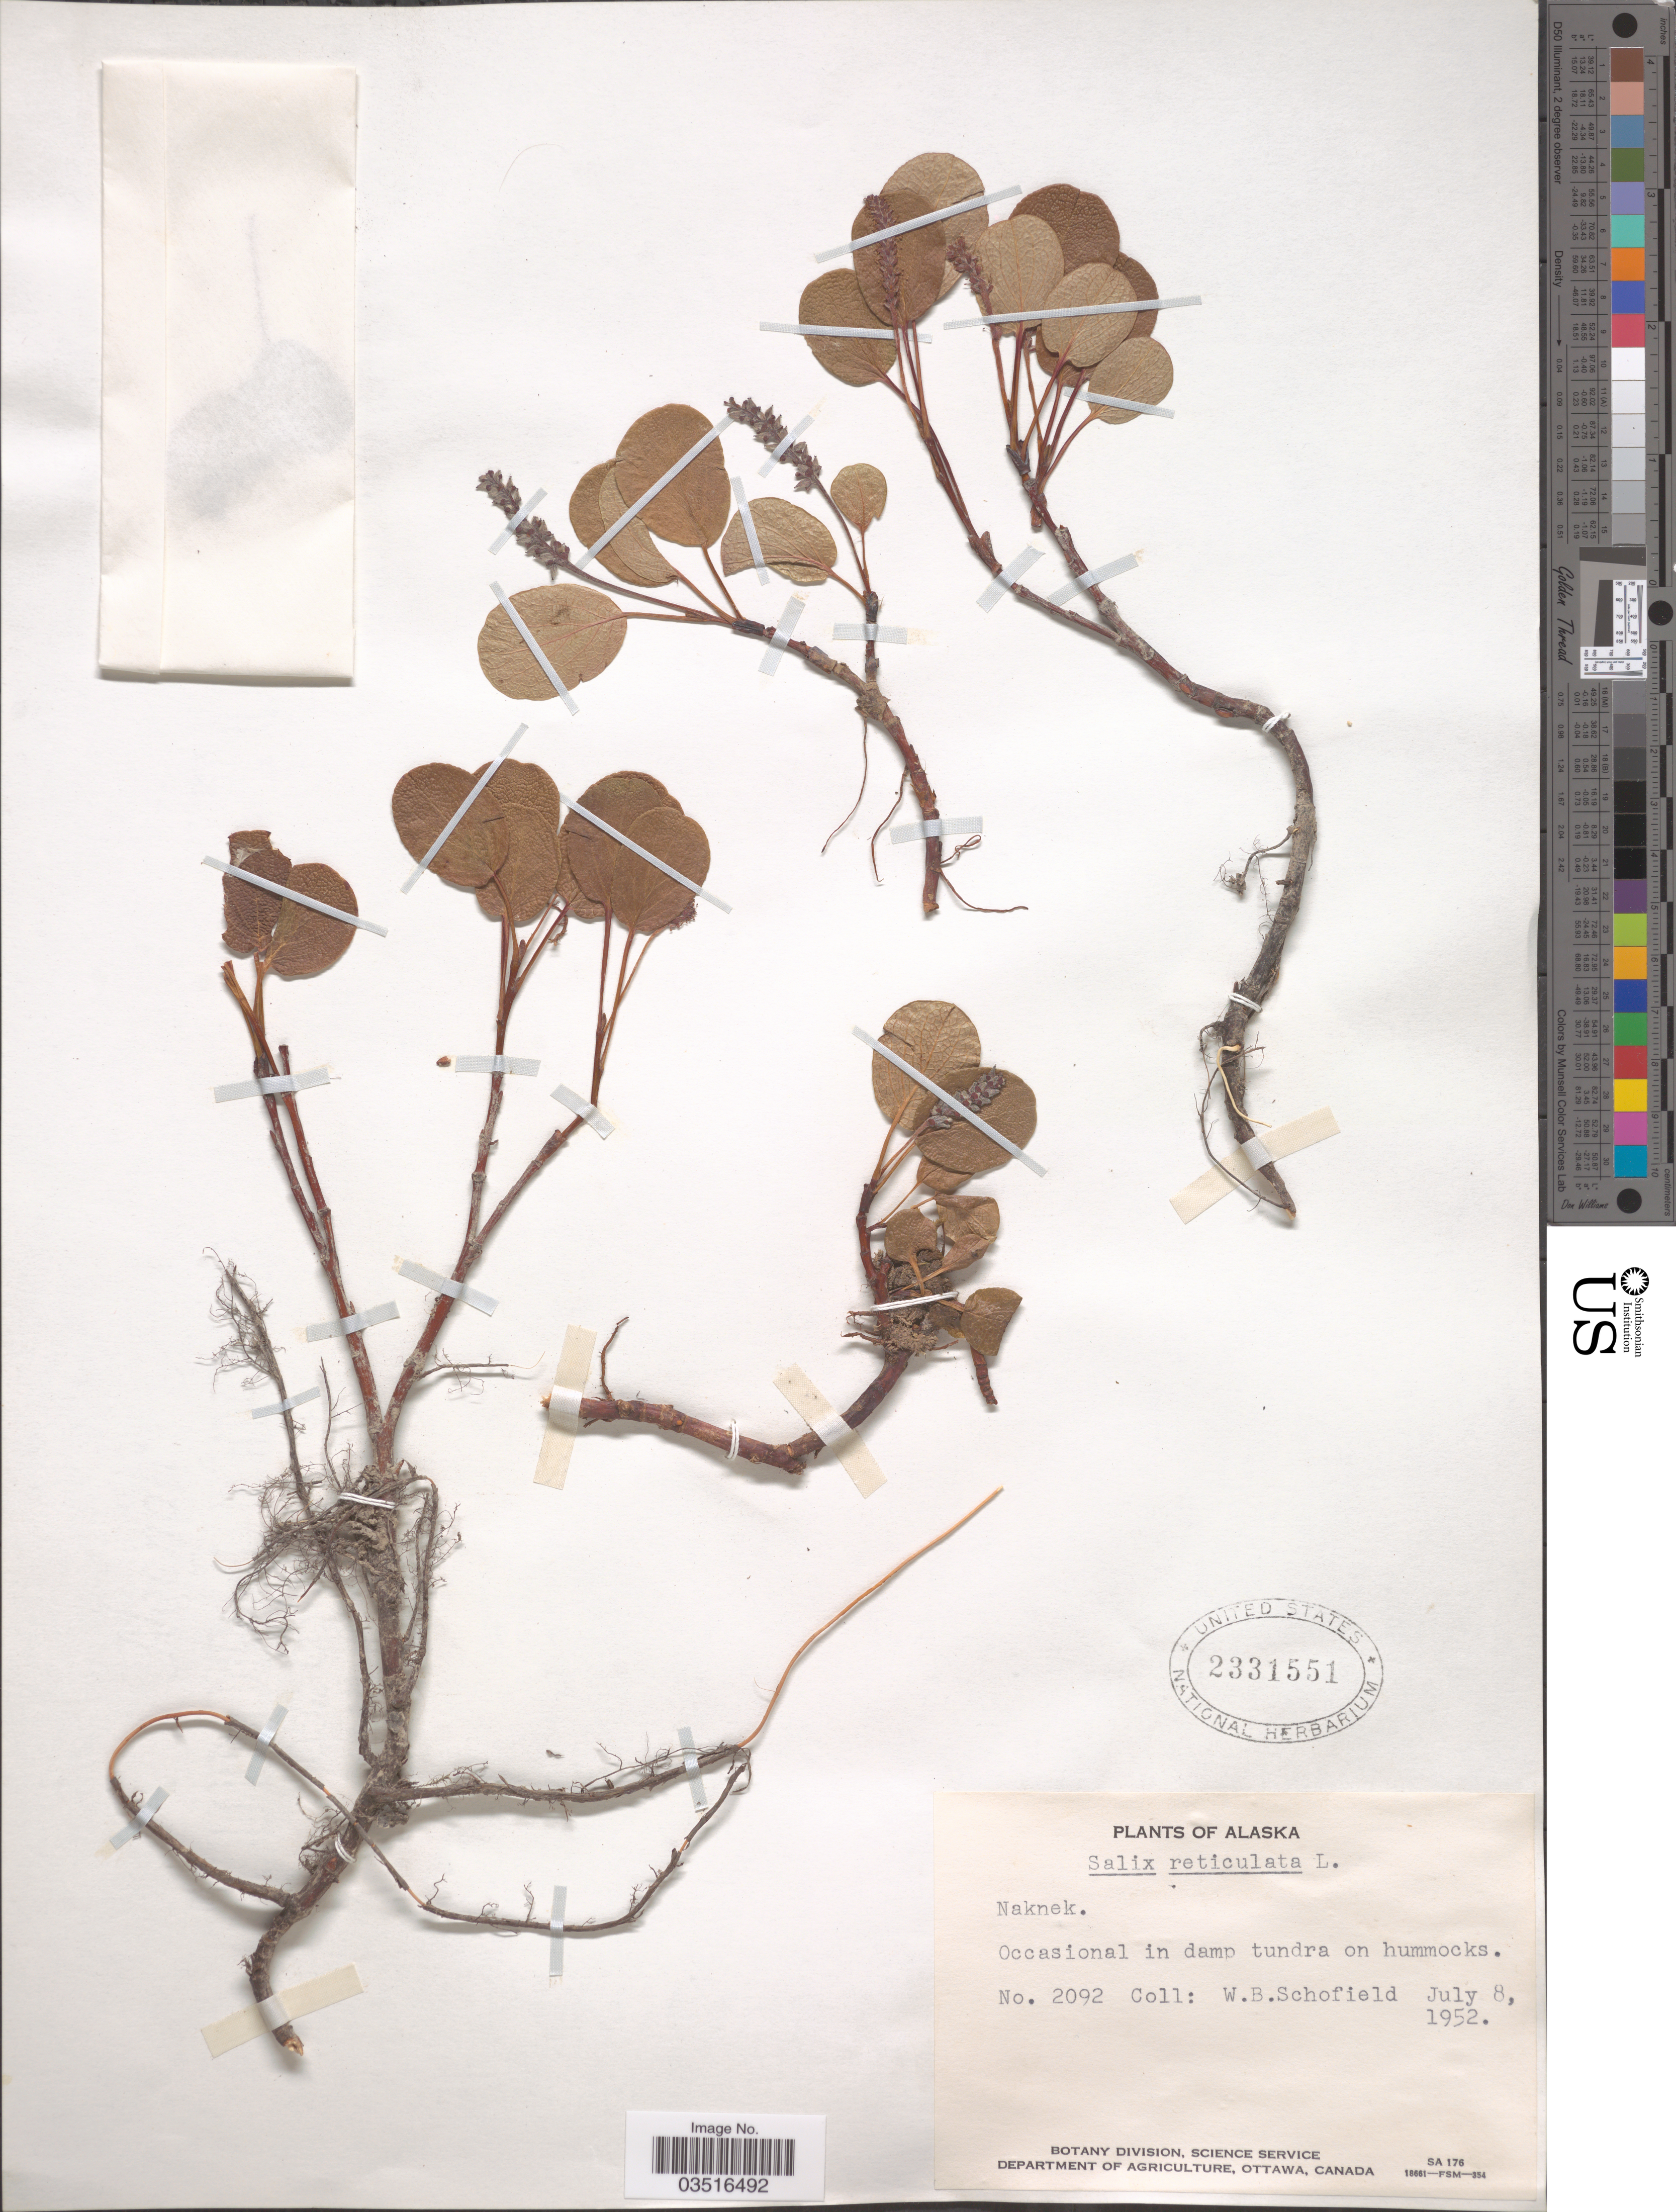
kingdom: Plantae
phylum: Tracheophyta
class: Magnoliopsida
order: Malpighiales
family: Salicaceae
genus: Salix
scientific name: Salix reticulata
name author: L.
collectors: W. Schofield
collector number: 2092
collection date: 1952-07-08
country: United States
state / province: Alaska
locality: Naknek.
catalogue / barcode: US 2331551